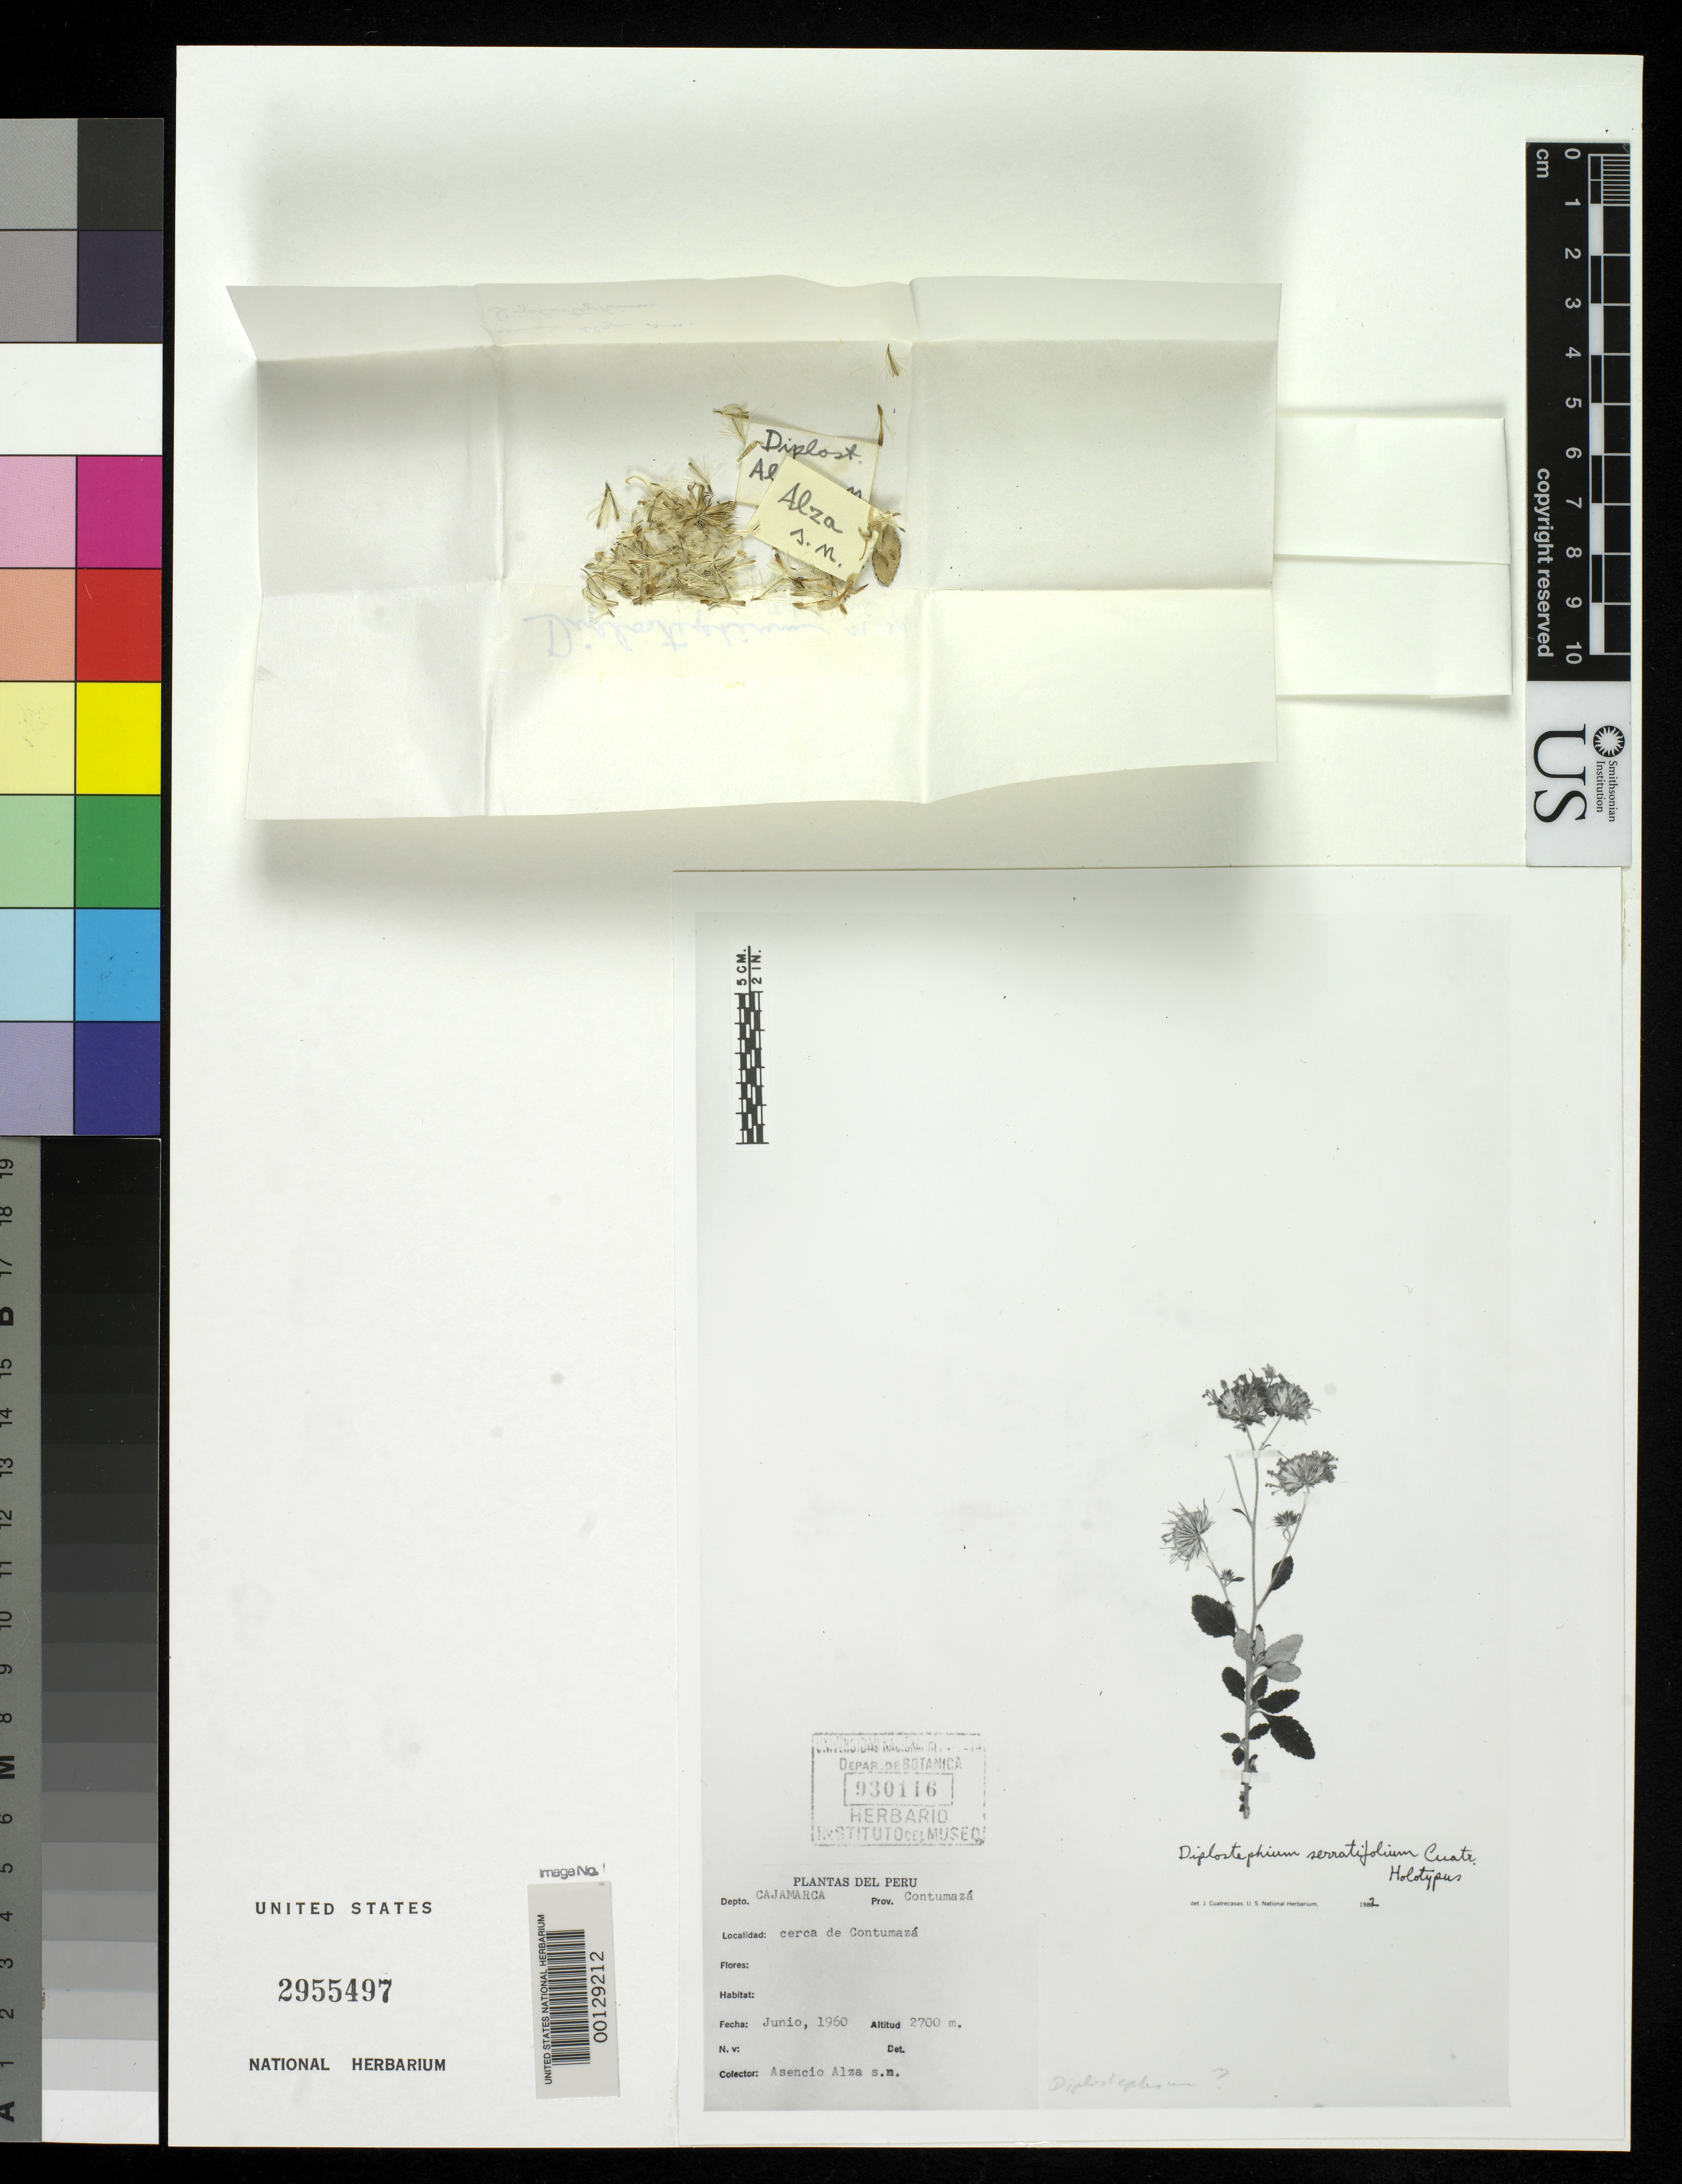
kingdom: Plantae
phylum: Tracheophyta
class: Magnoliopsida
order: Asterales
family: Asteraceae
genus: Diplostephium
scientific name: Diplostephium serratifolium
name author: Cuatrec.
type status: Isotype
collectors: A. Alzo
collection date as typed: Jun 1960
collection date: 1960-06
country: Peru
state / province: Cajamarca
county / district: Contumazá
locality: cerca Contumazá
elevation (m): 2700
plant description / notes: Photograph and fragmentary material of (holo?) type specimen.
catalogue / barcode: US 2955497